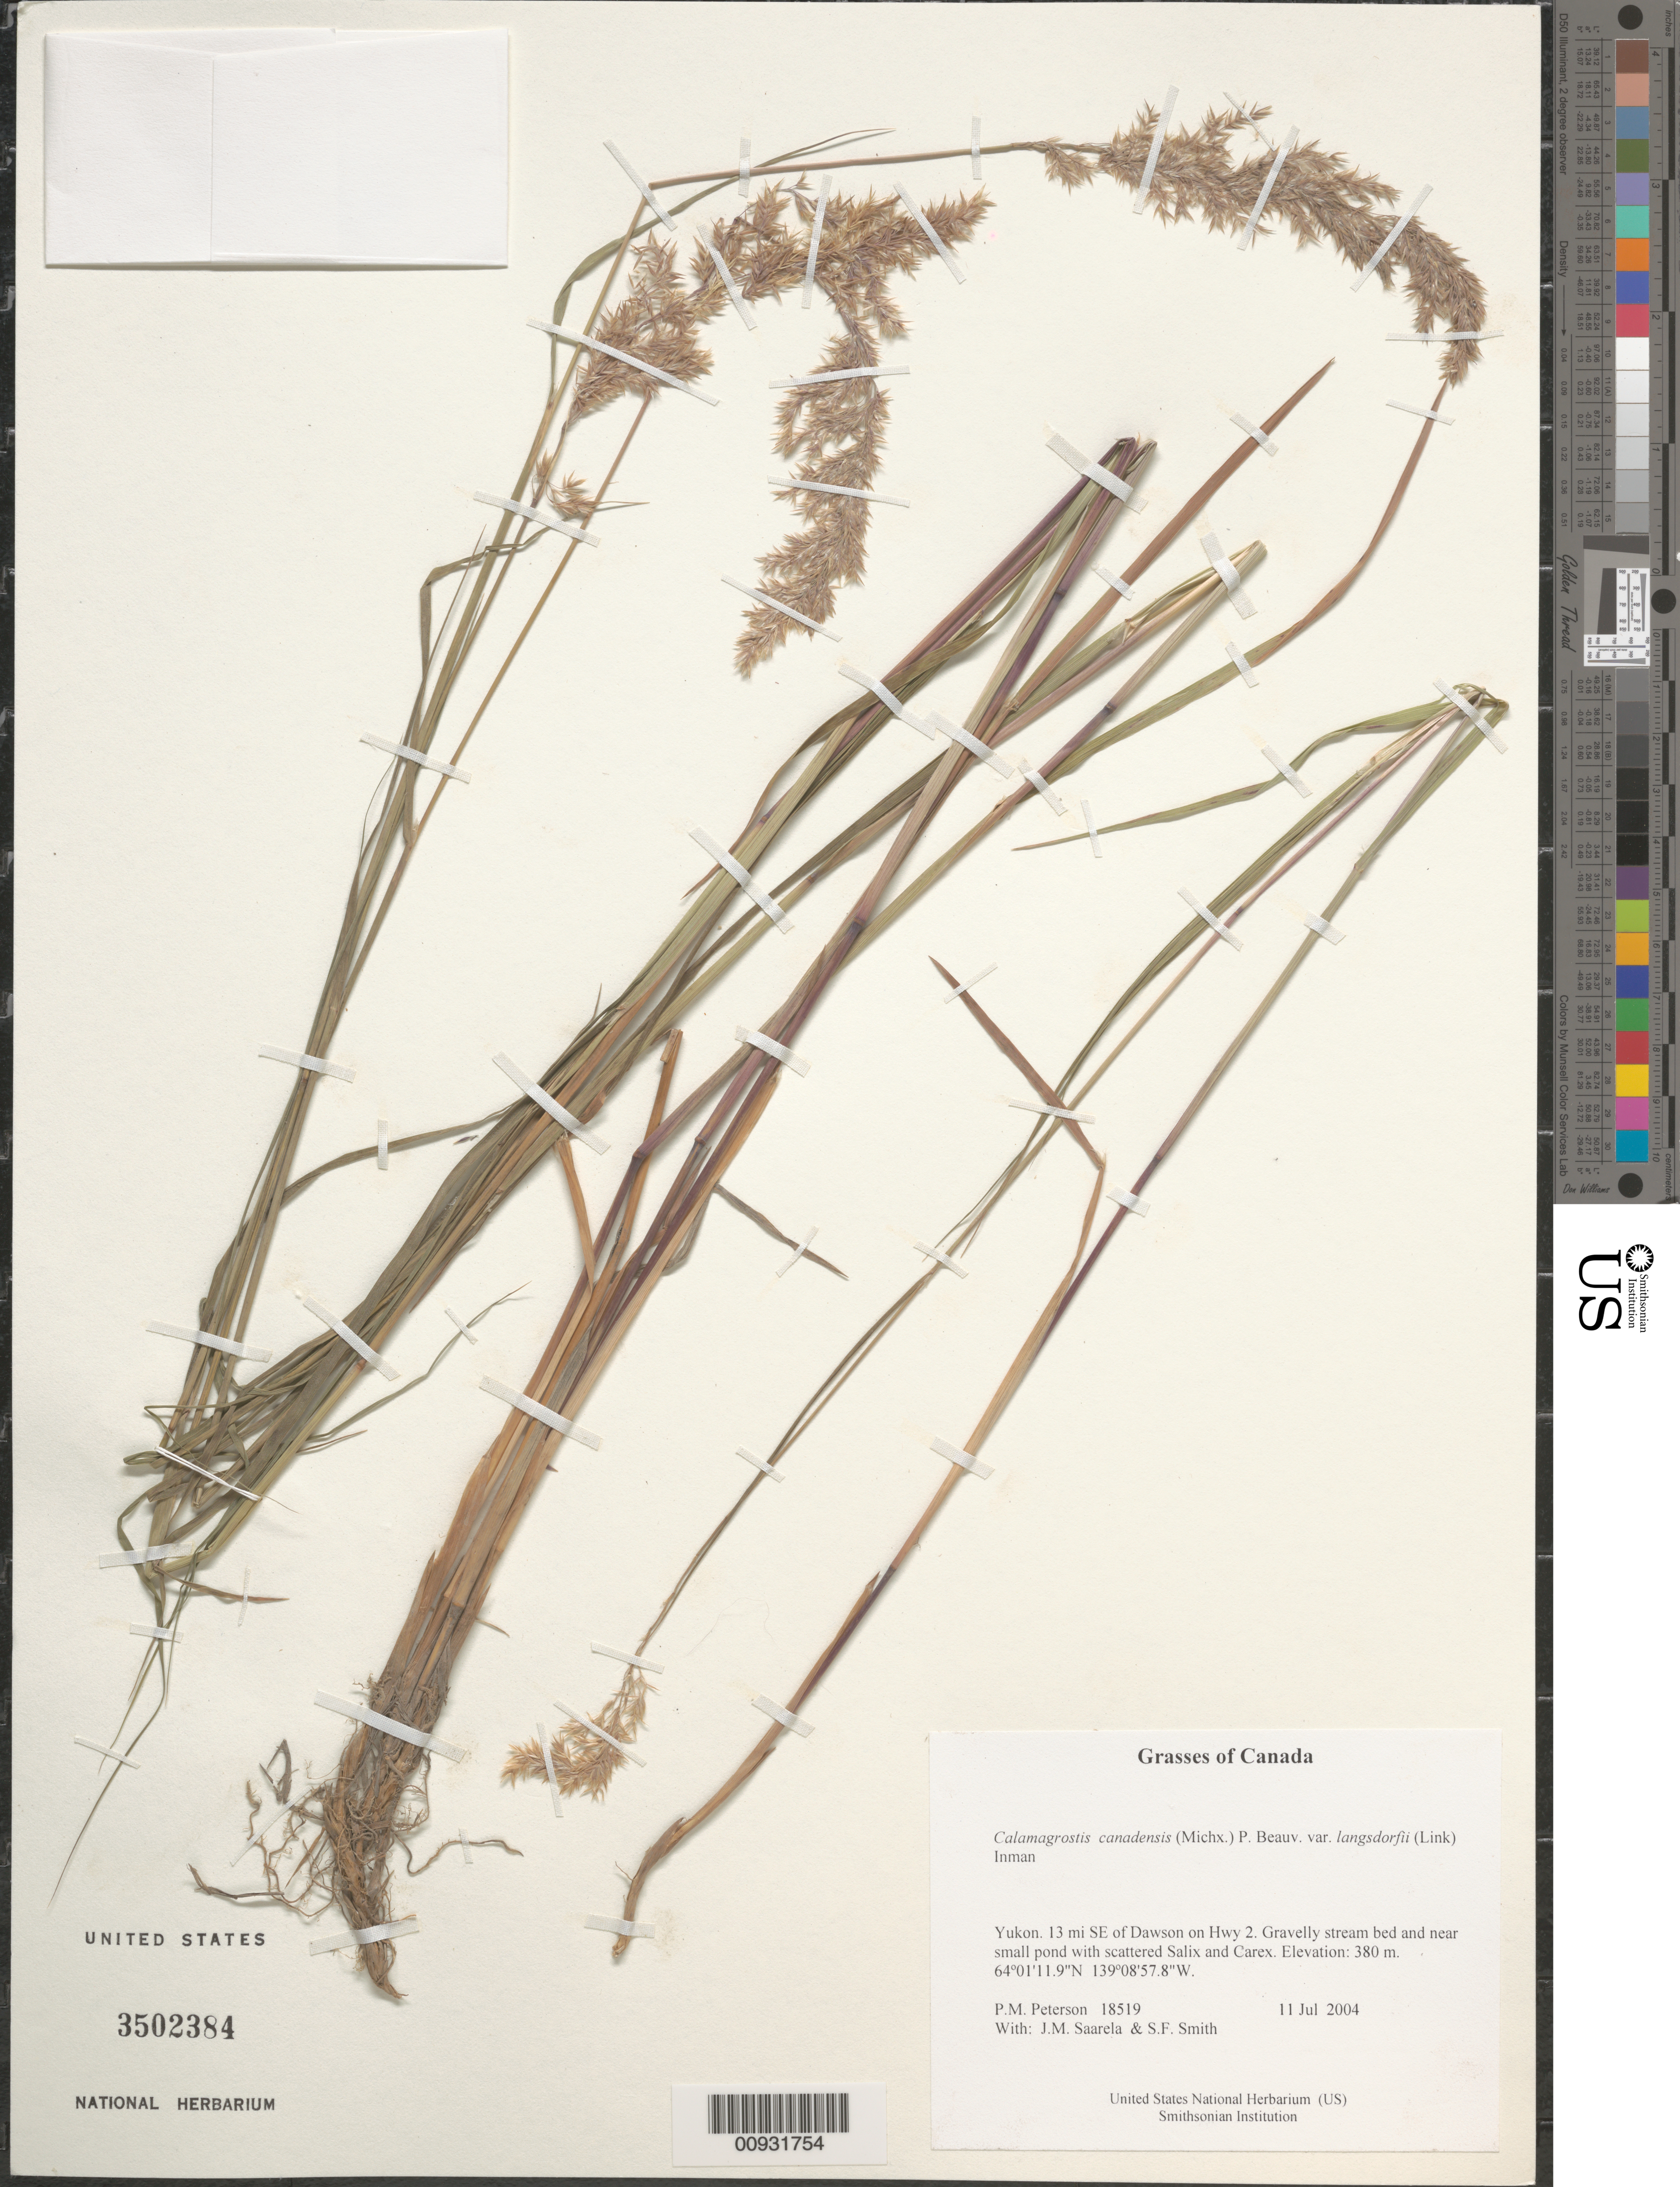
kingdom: Plantae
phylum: Tracheophyta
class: Liliopsida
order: Poales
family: Poaceae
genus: Calamagrostis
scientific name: Calamagrostis canadensis var. langsdorffii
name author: (Link) Inman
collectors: P. M. Peterson, J. Saarela & S.F. Smith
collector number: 18519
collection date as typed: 11 Jul 2004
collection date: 2004-07-11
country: Canada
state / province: Yukon Territory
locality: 13 mi SE of Dawson on Hwy 2. Gravelly stream bed and near small pond with scattered Salix and Carex.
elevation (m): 380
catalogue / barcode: US 3502384